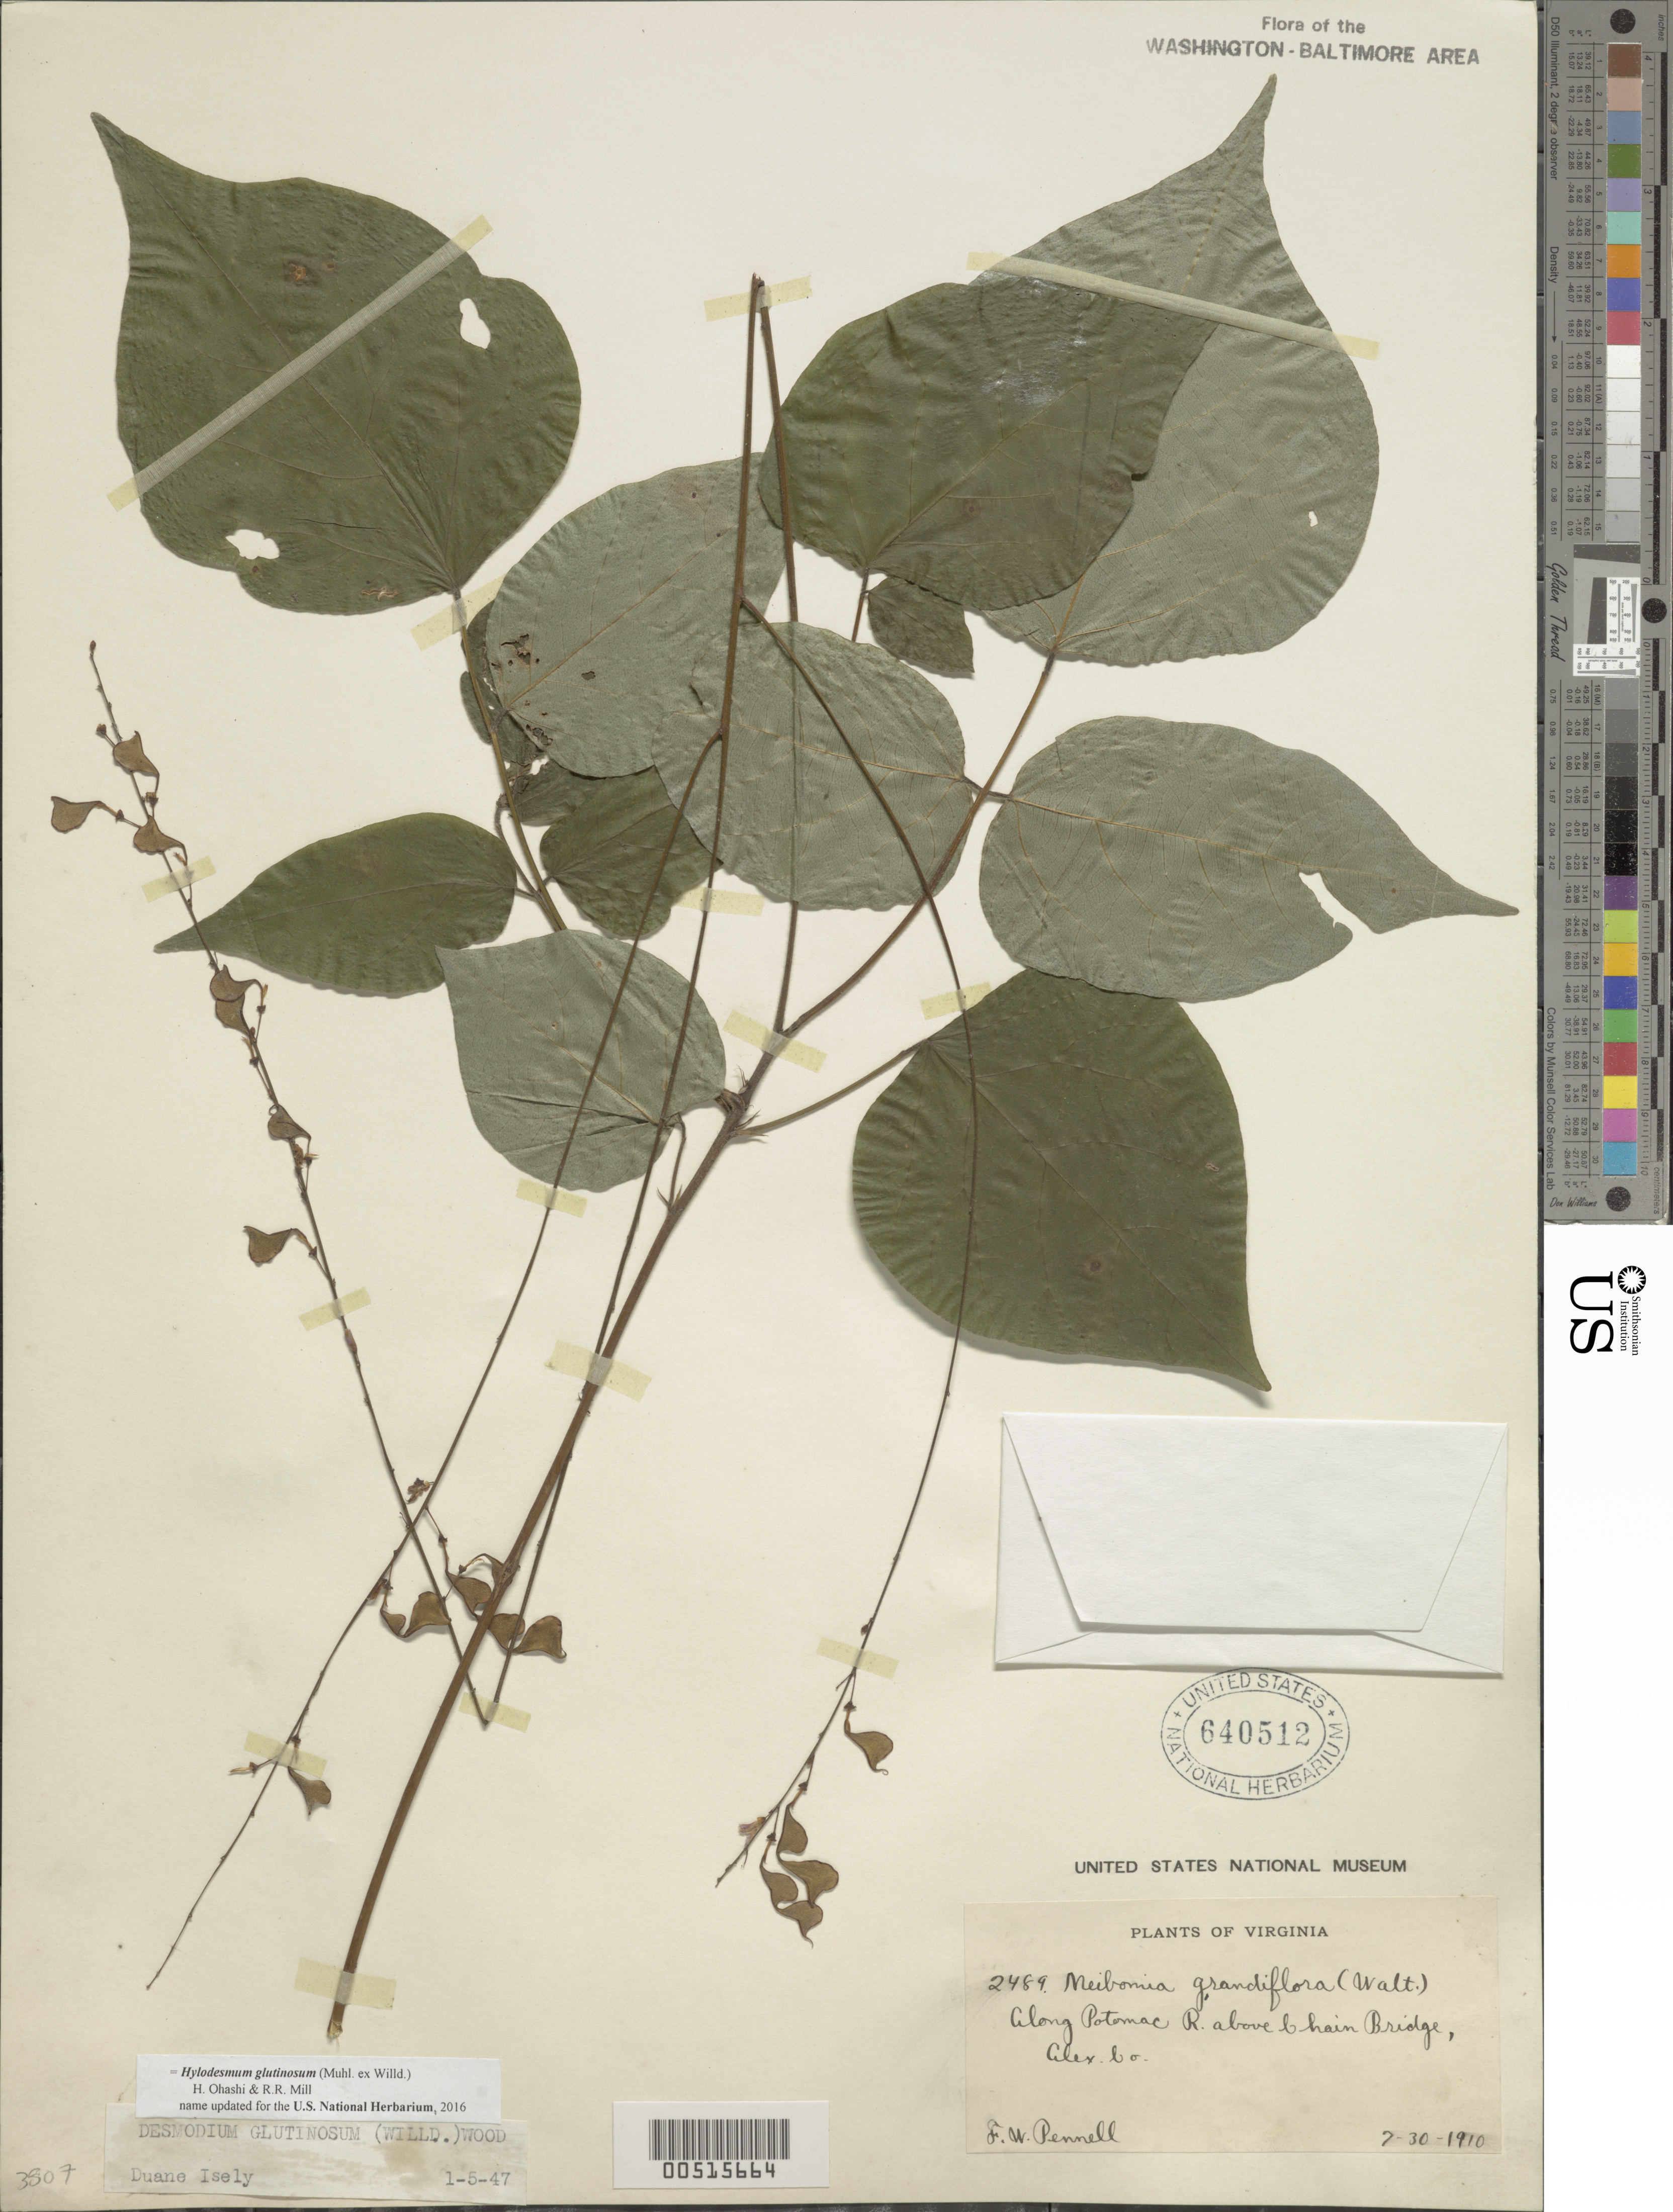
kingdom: Plantae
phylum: Tracheophyta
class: Magnoliopsida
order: Fabales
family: Fabaceae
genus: Hylodesmum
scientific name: Hylodesmum glutinosum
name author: (Muhl. ex Willd.) H. Ohashi & R.R. Mill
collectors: F. W. Pennell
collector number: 2489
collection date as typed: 30 Jul 1910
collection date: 1910-07-30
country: United States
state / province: Virginia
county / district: Arlington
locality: Chain Bridge, along Potomac River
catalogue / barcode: US 640512